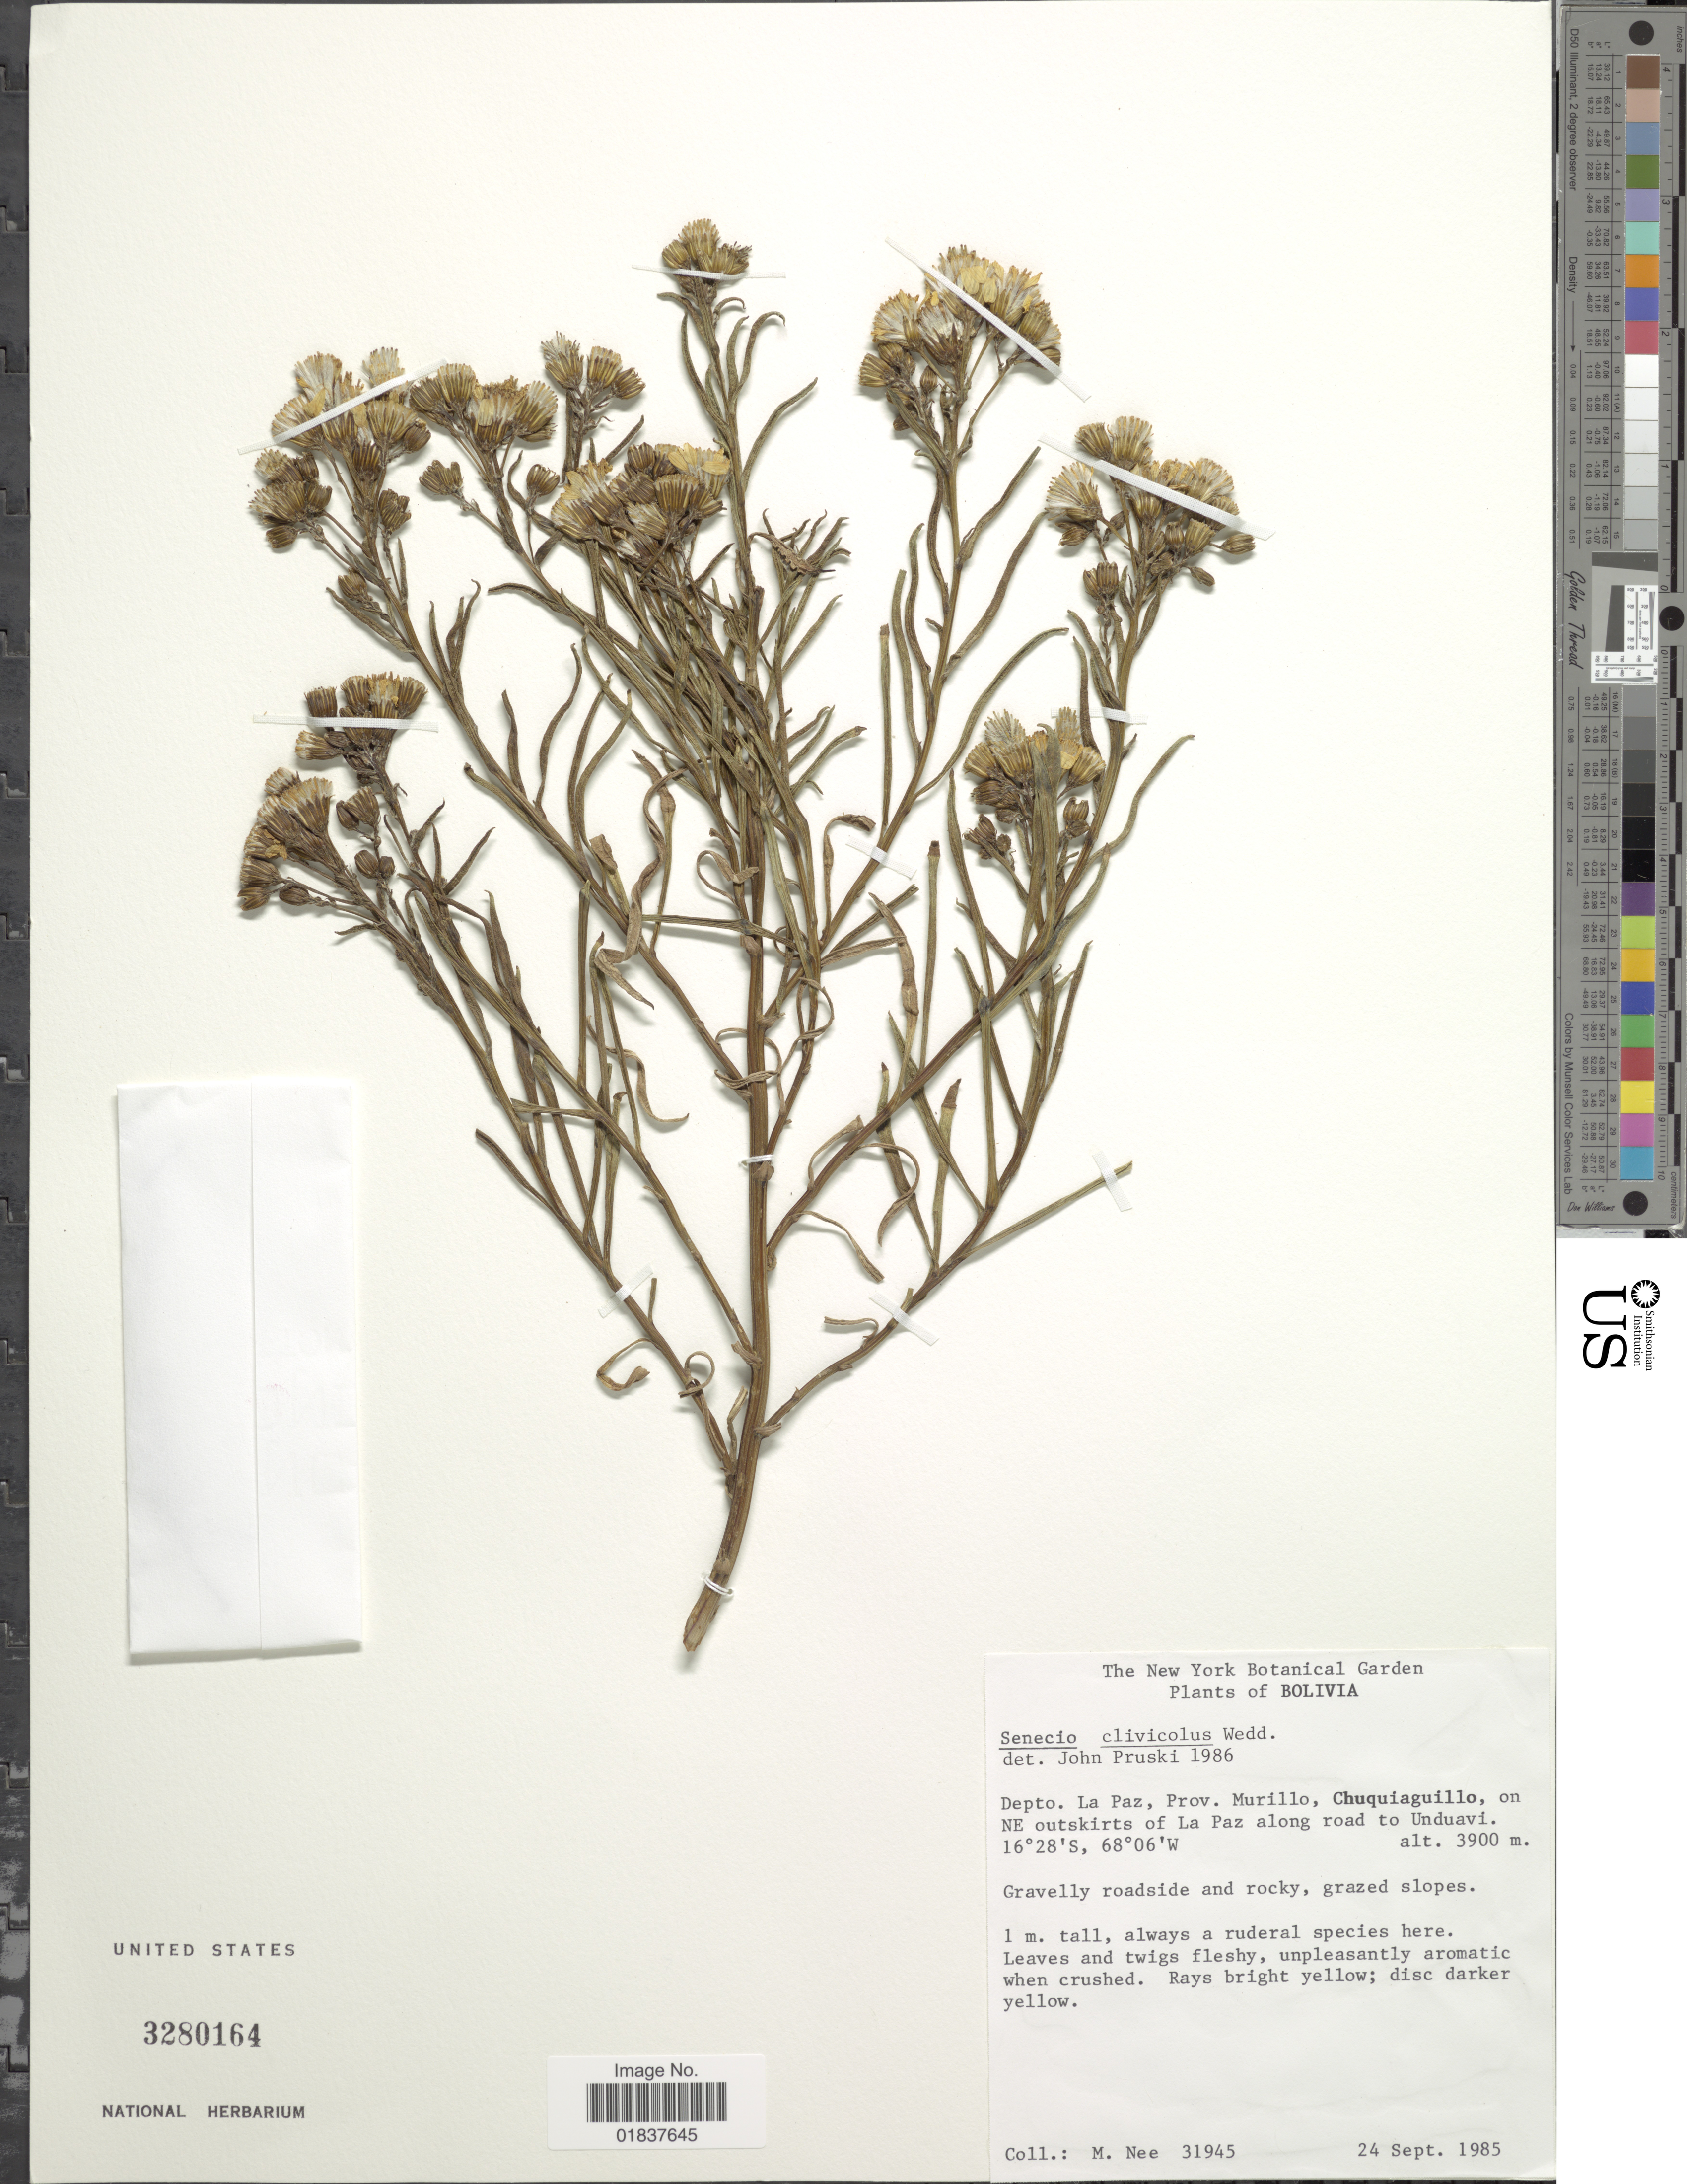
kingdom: Plantae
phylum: Tracheophyta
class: Magnoliopsida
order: Asterales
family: Asteraceae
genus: Senecio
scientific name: Senecio clivicola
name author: Wedd.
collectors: M. Nee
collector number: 31945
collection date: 1985-09-24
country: Bolivia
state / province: La Paz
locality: Prov. Murillo, Chuquiaguillo, on NE outskirts of La Paz along road to Unduavi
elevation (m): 3900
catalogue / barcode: US 3280164